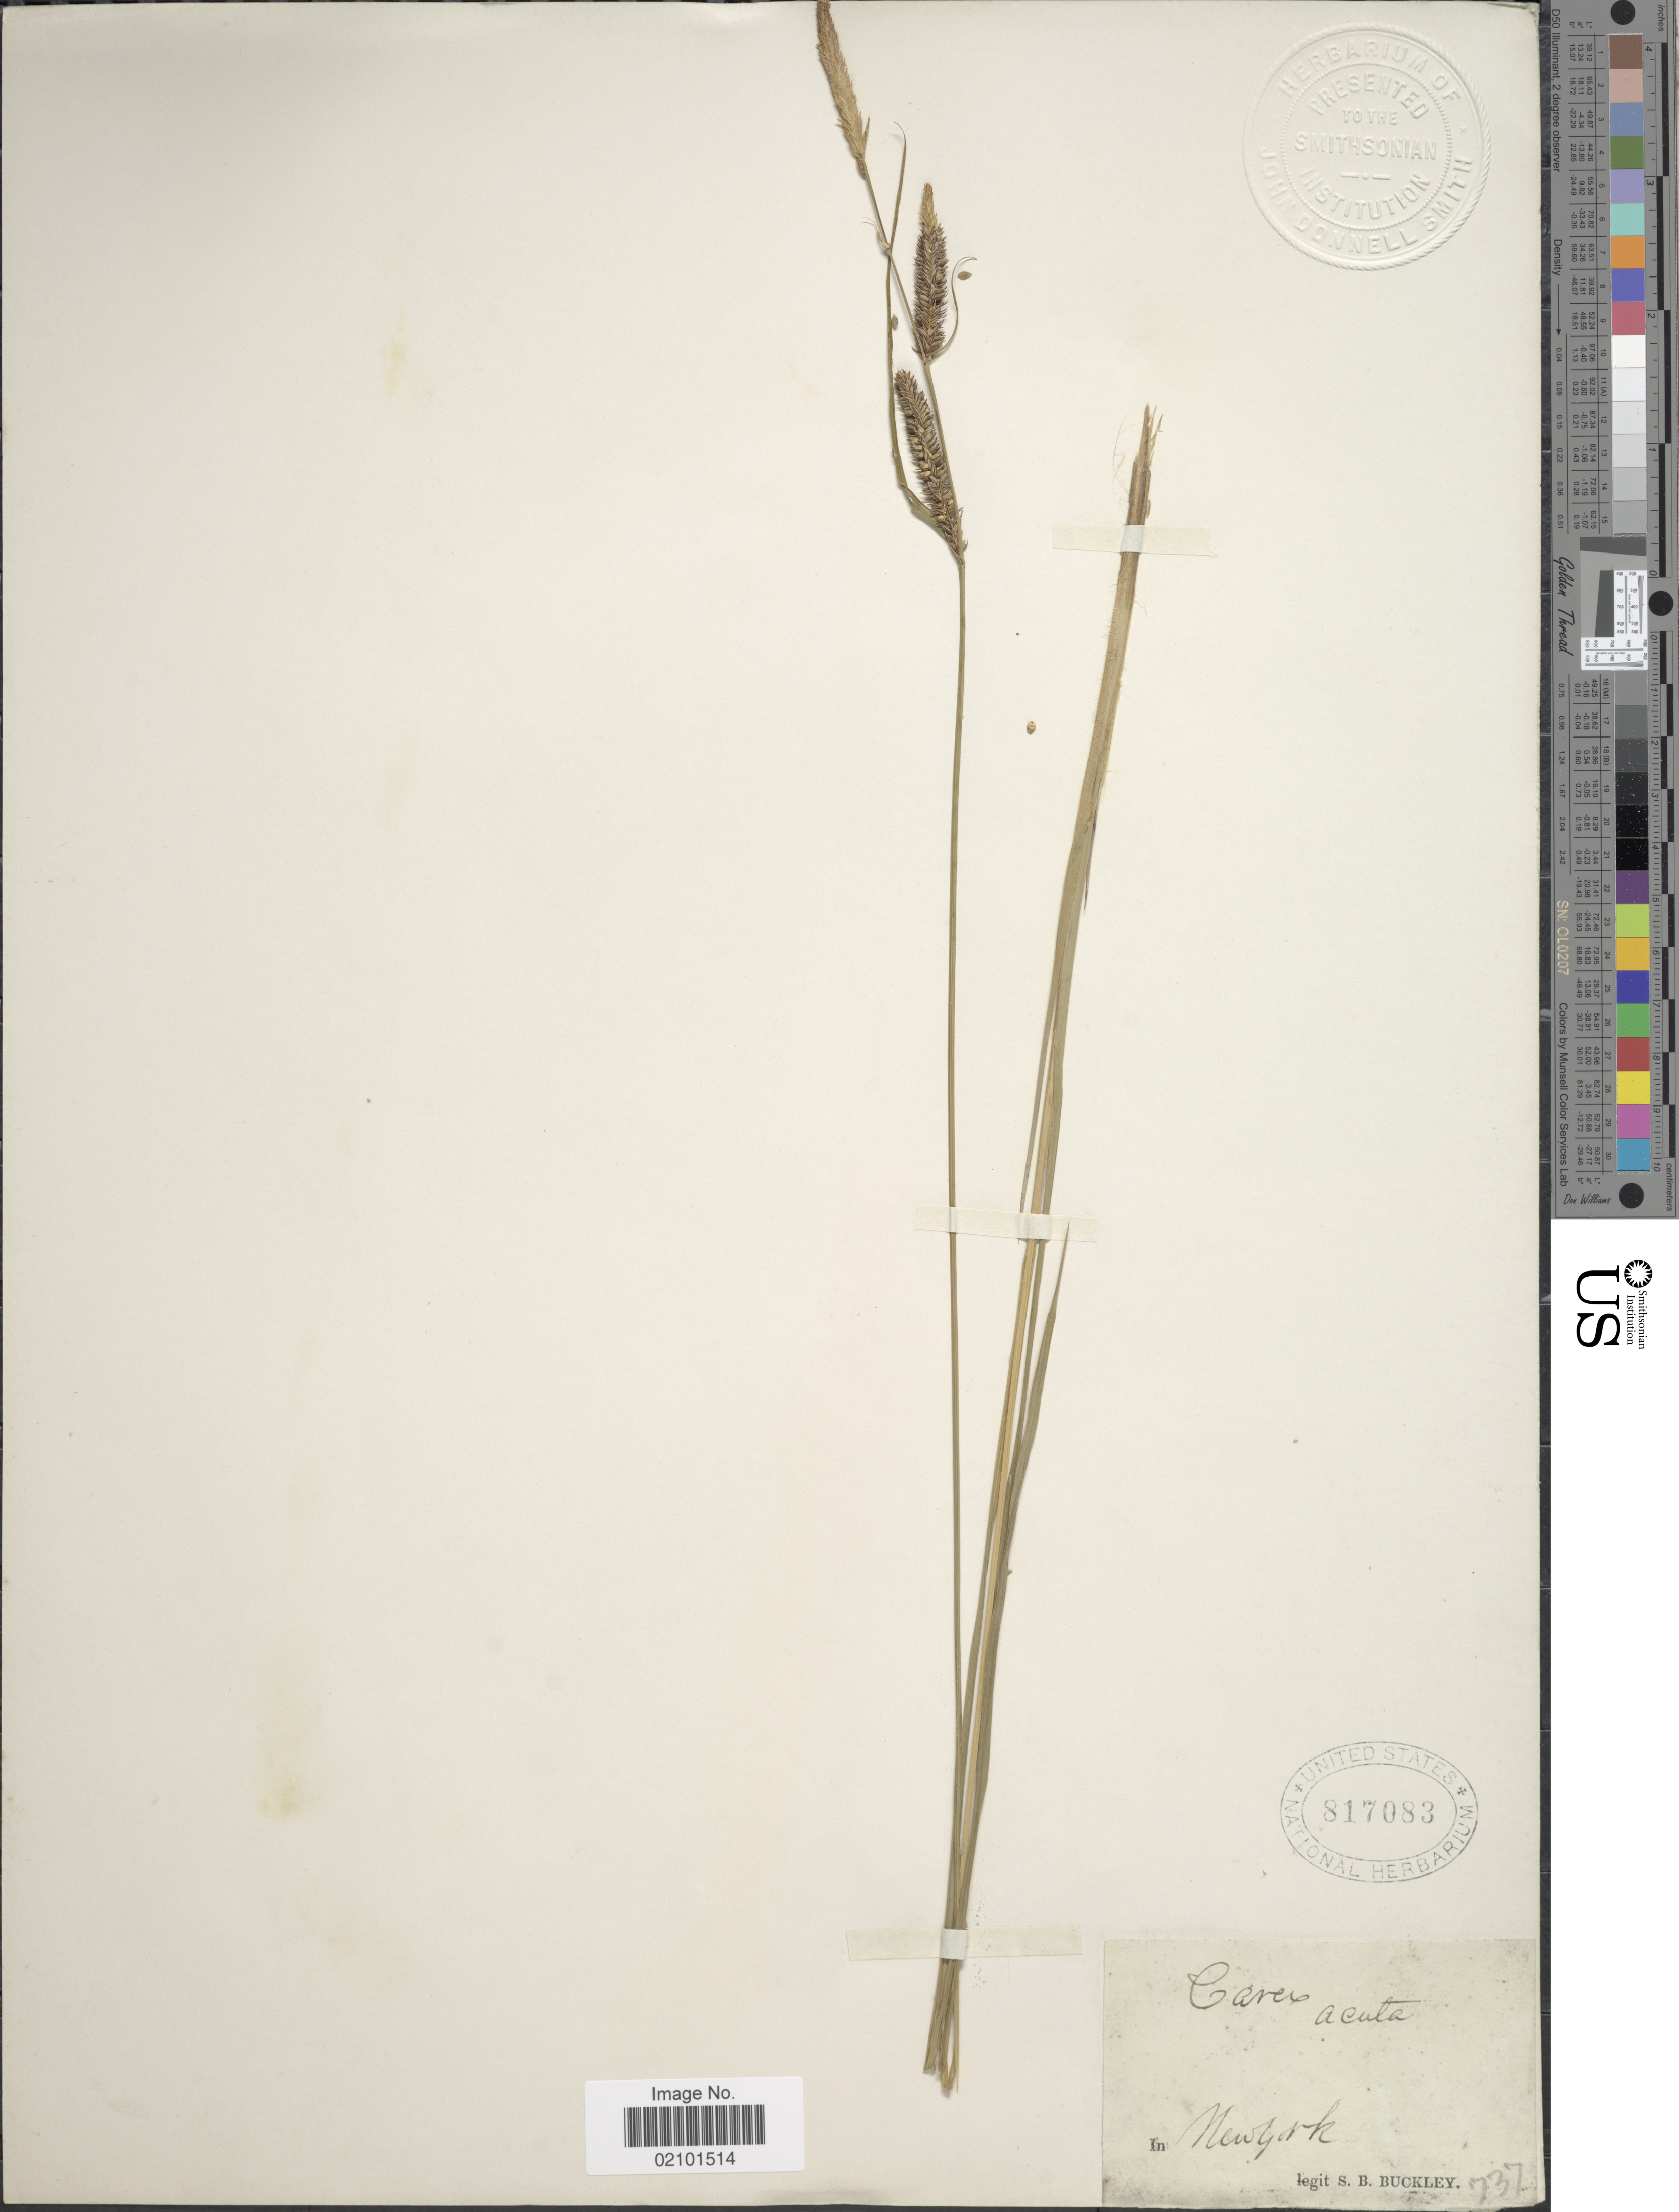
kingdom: Plantae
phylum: Tracheophyta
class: Liliopsida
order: Poales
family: Cyperaceae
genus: Carex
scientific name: Carex acuta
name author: L.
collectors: S. B. Buckley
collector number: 737?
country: United States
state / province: New York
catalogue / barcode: US 817083